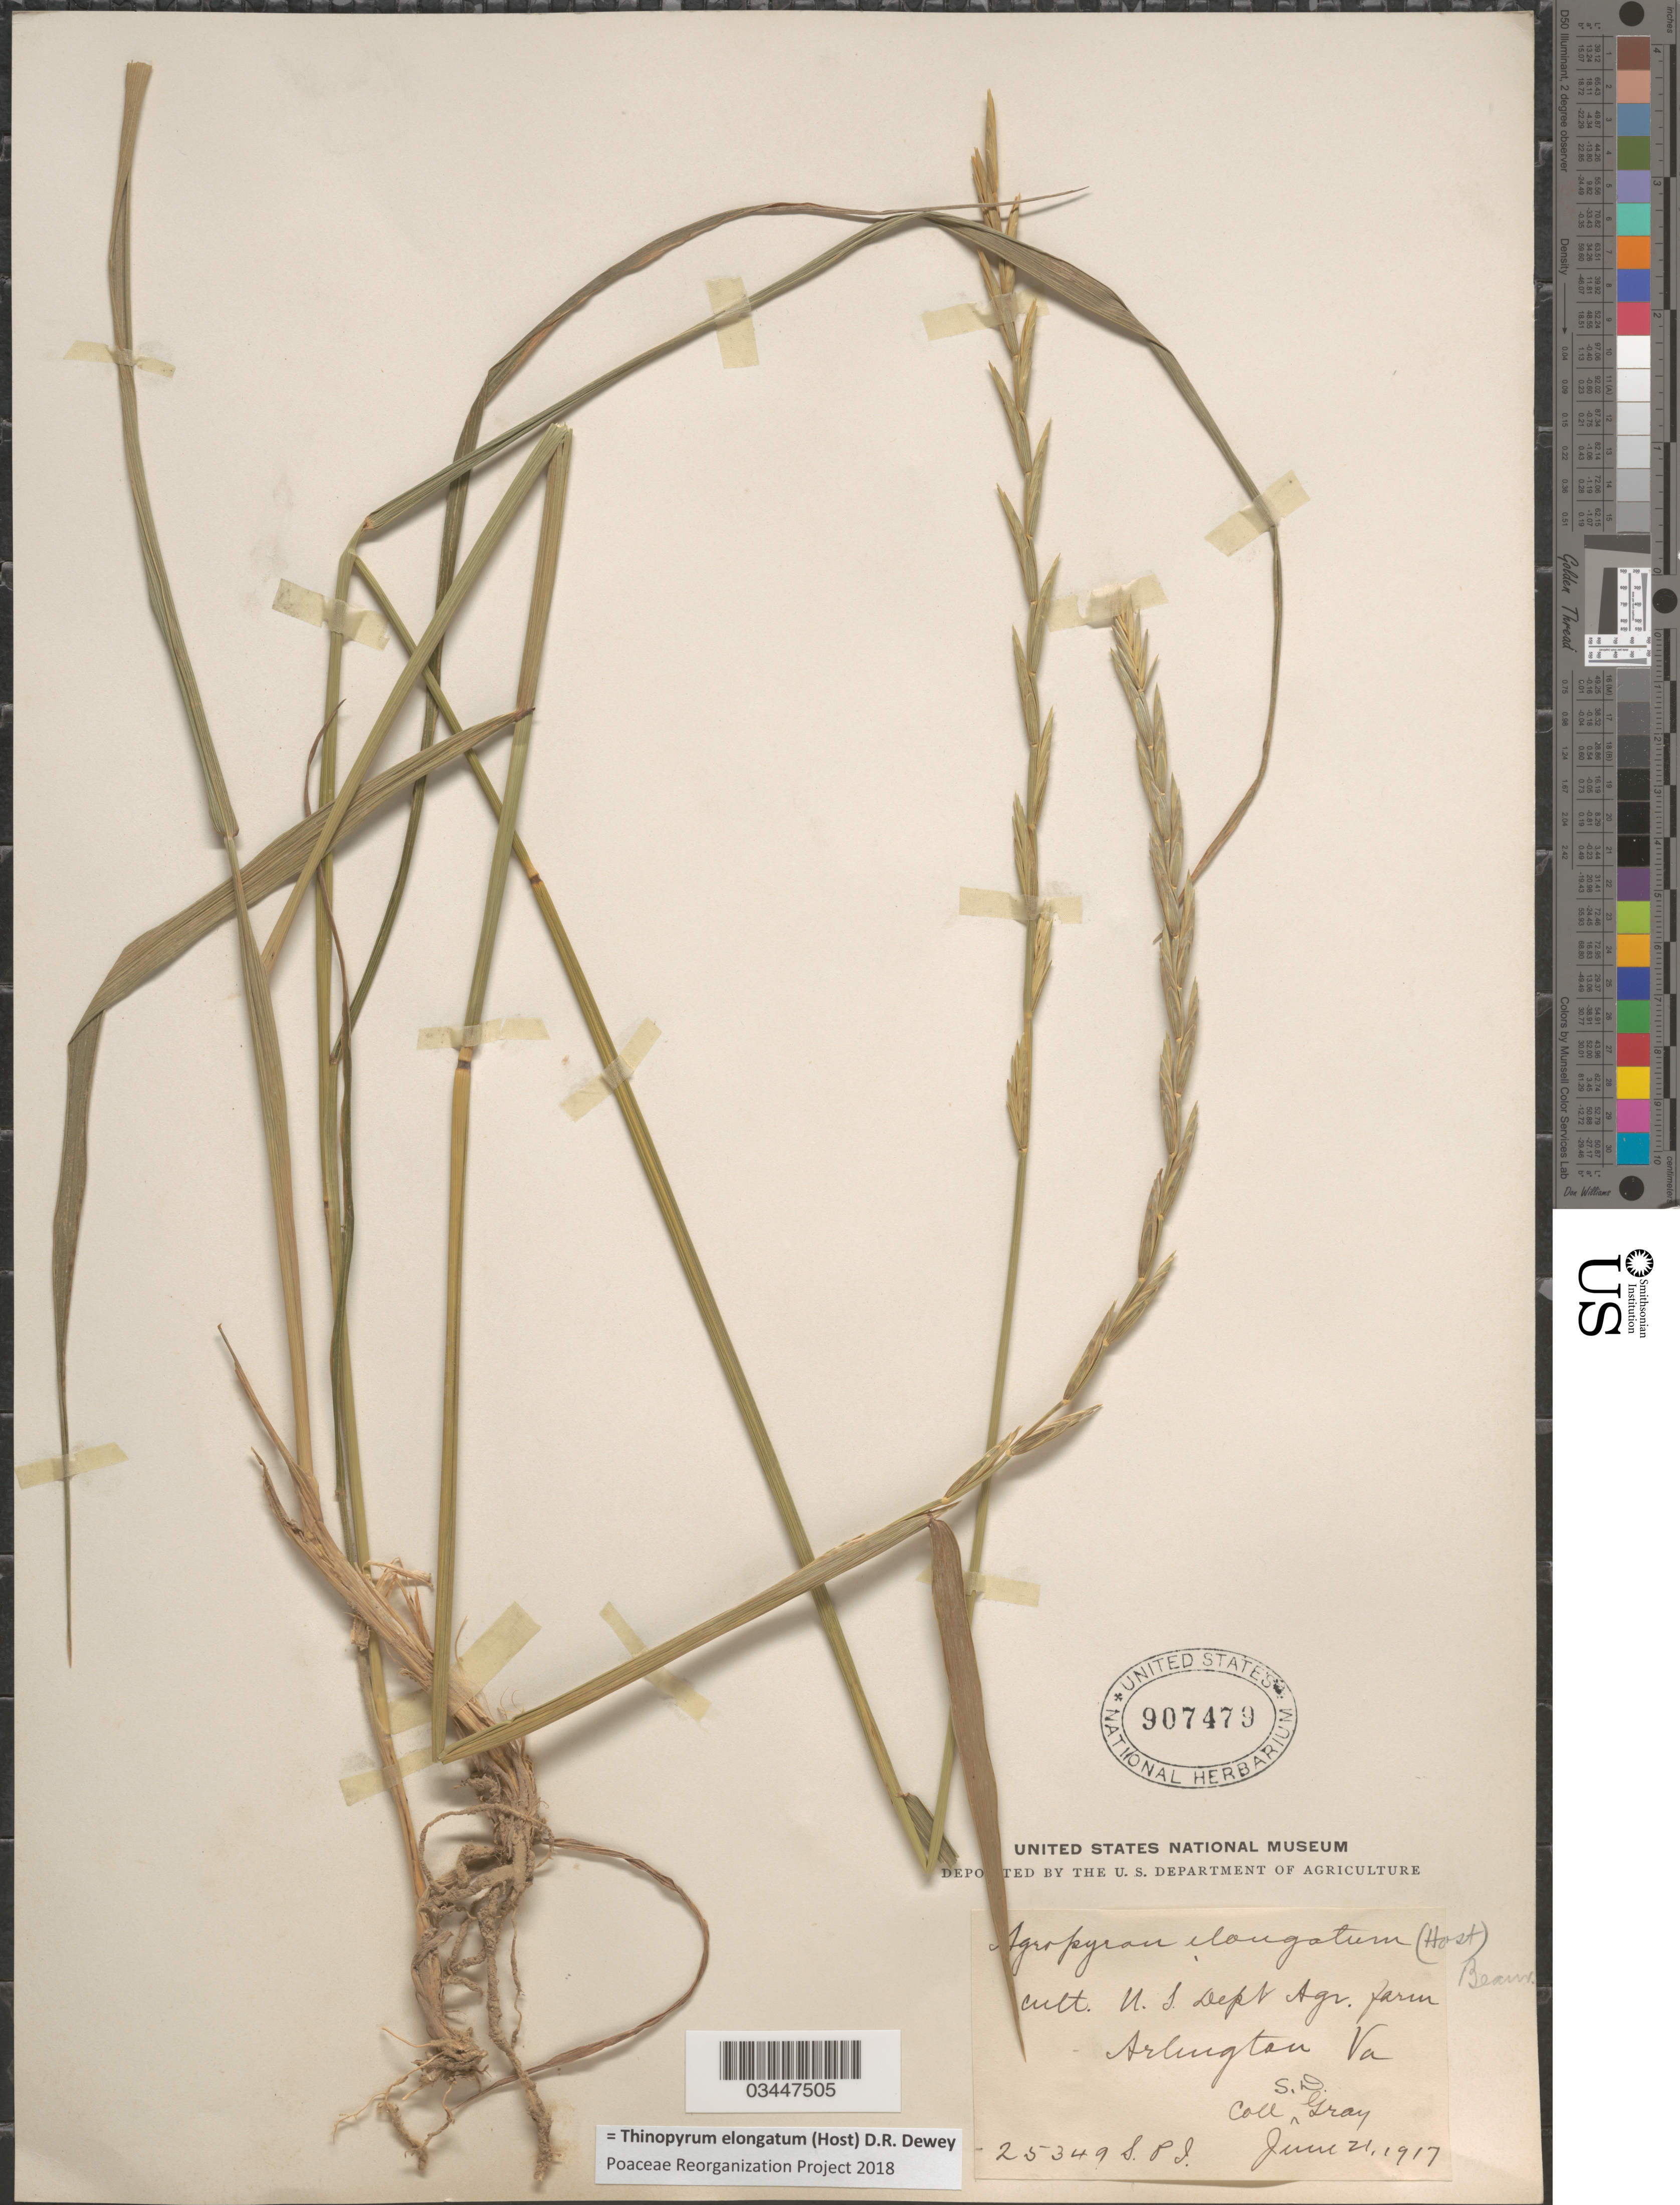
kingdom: Plantae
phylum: Tracheophyta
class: Liliopsida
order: Poales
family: Poaceae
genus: Thinopyrum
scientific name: Thinopyrum elongatum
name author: (Host) Barkworth & Dewey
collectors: S. D. Gray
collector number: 2534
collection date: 1917-06-21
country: United States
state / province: Virginia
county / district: Arlington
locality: N. S. Dept Agr. farm Arlington.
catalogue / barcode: US 907479